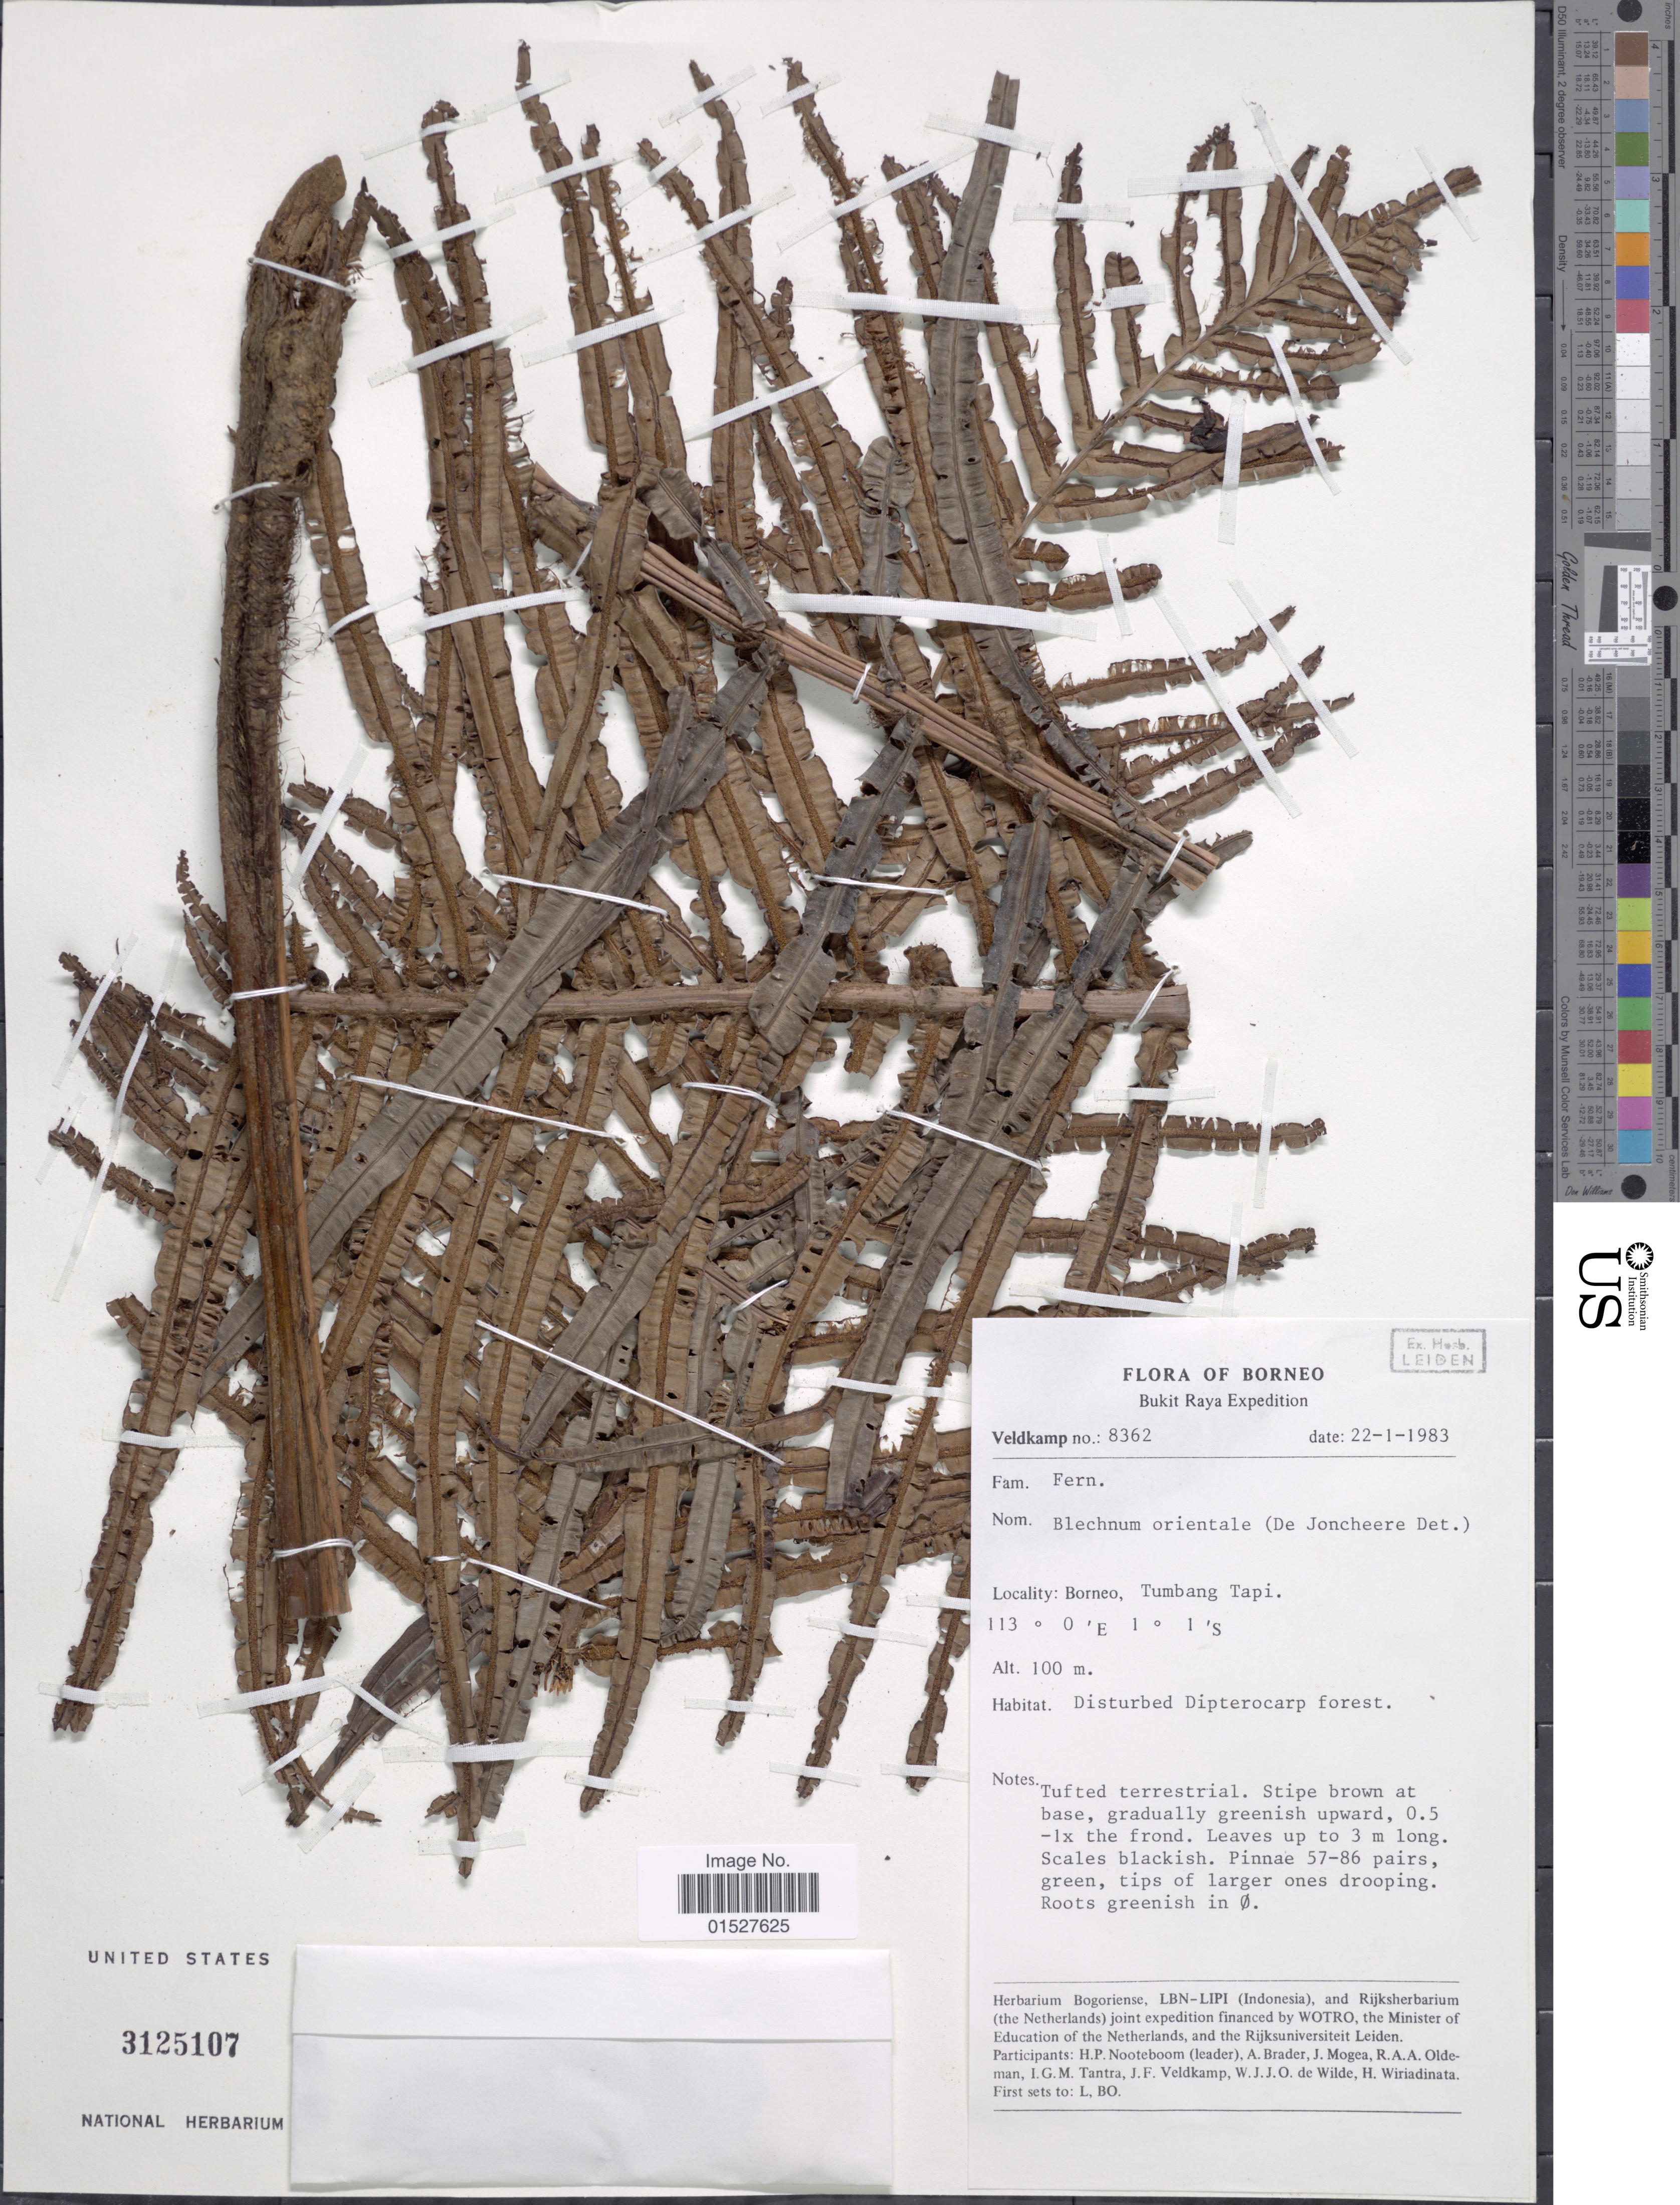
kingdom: Plantae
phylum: Tracheophyta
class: Polypodiopsida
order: Polypodiales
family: Blechnaceae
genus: Blechnum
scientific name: Blechnum orientale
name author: L.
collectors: -. Veldkamp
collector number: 8362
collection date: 1983-01-22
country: Malaysia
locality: Borneo. Tumbang Tapi. Bukit Raya.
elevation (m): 100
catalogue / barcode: US 3125107